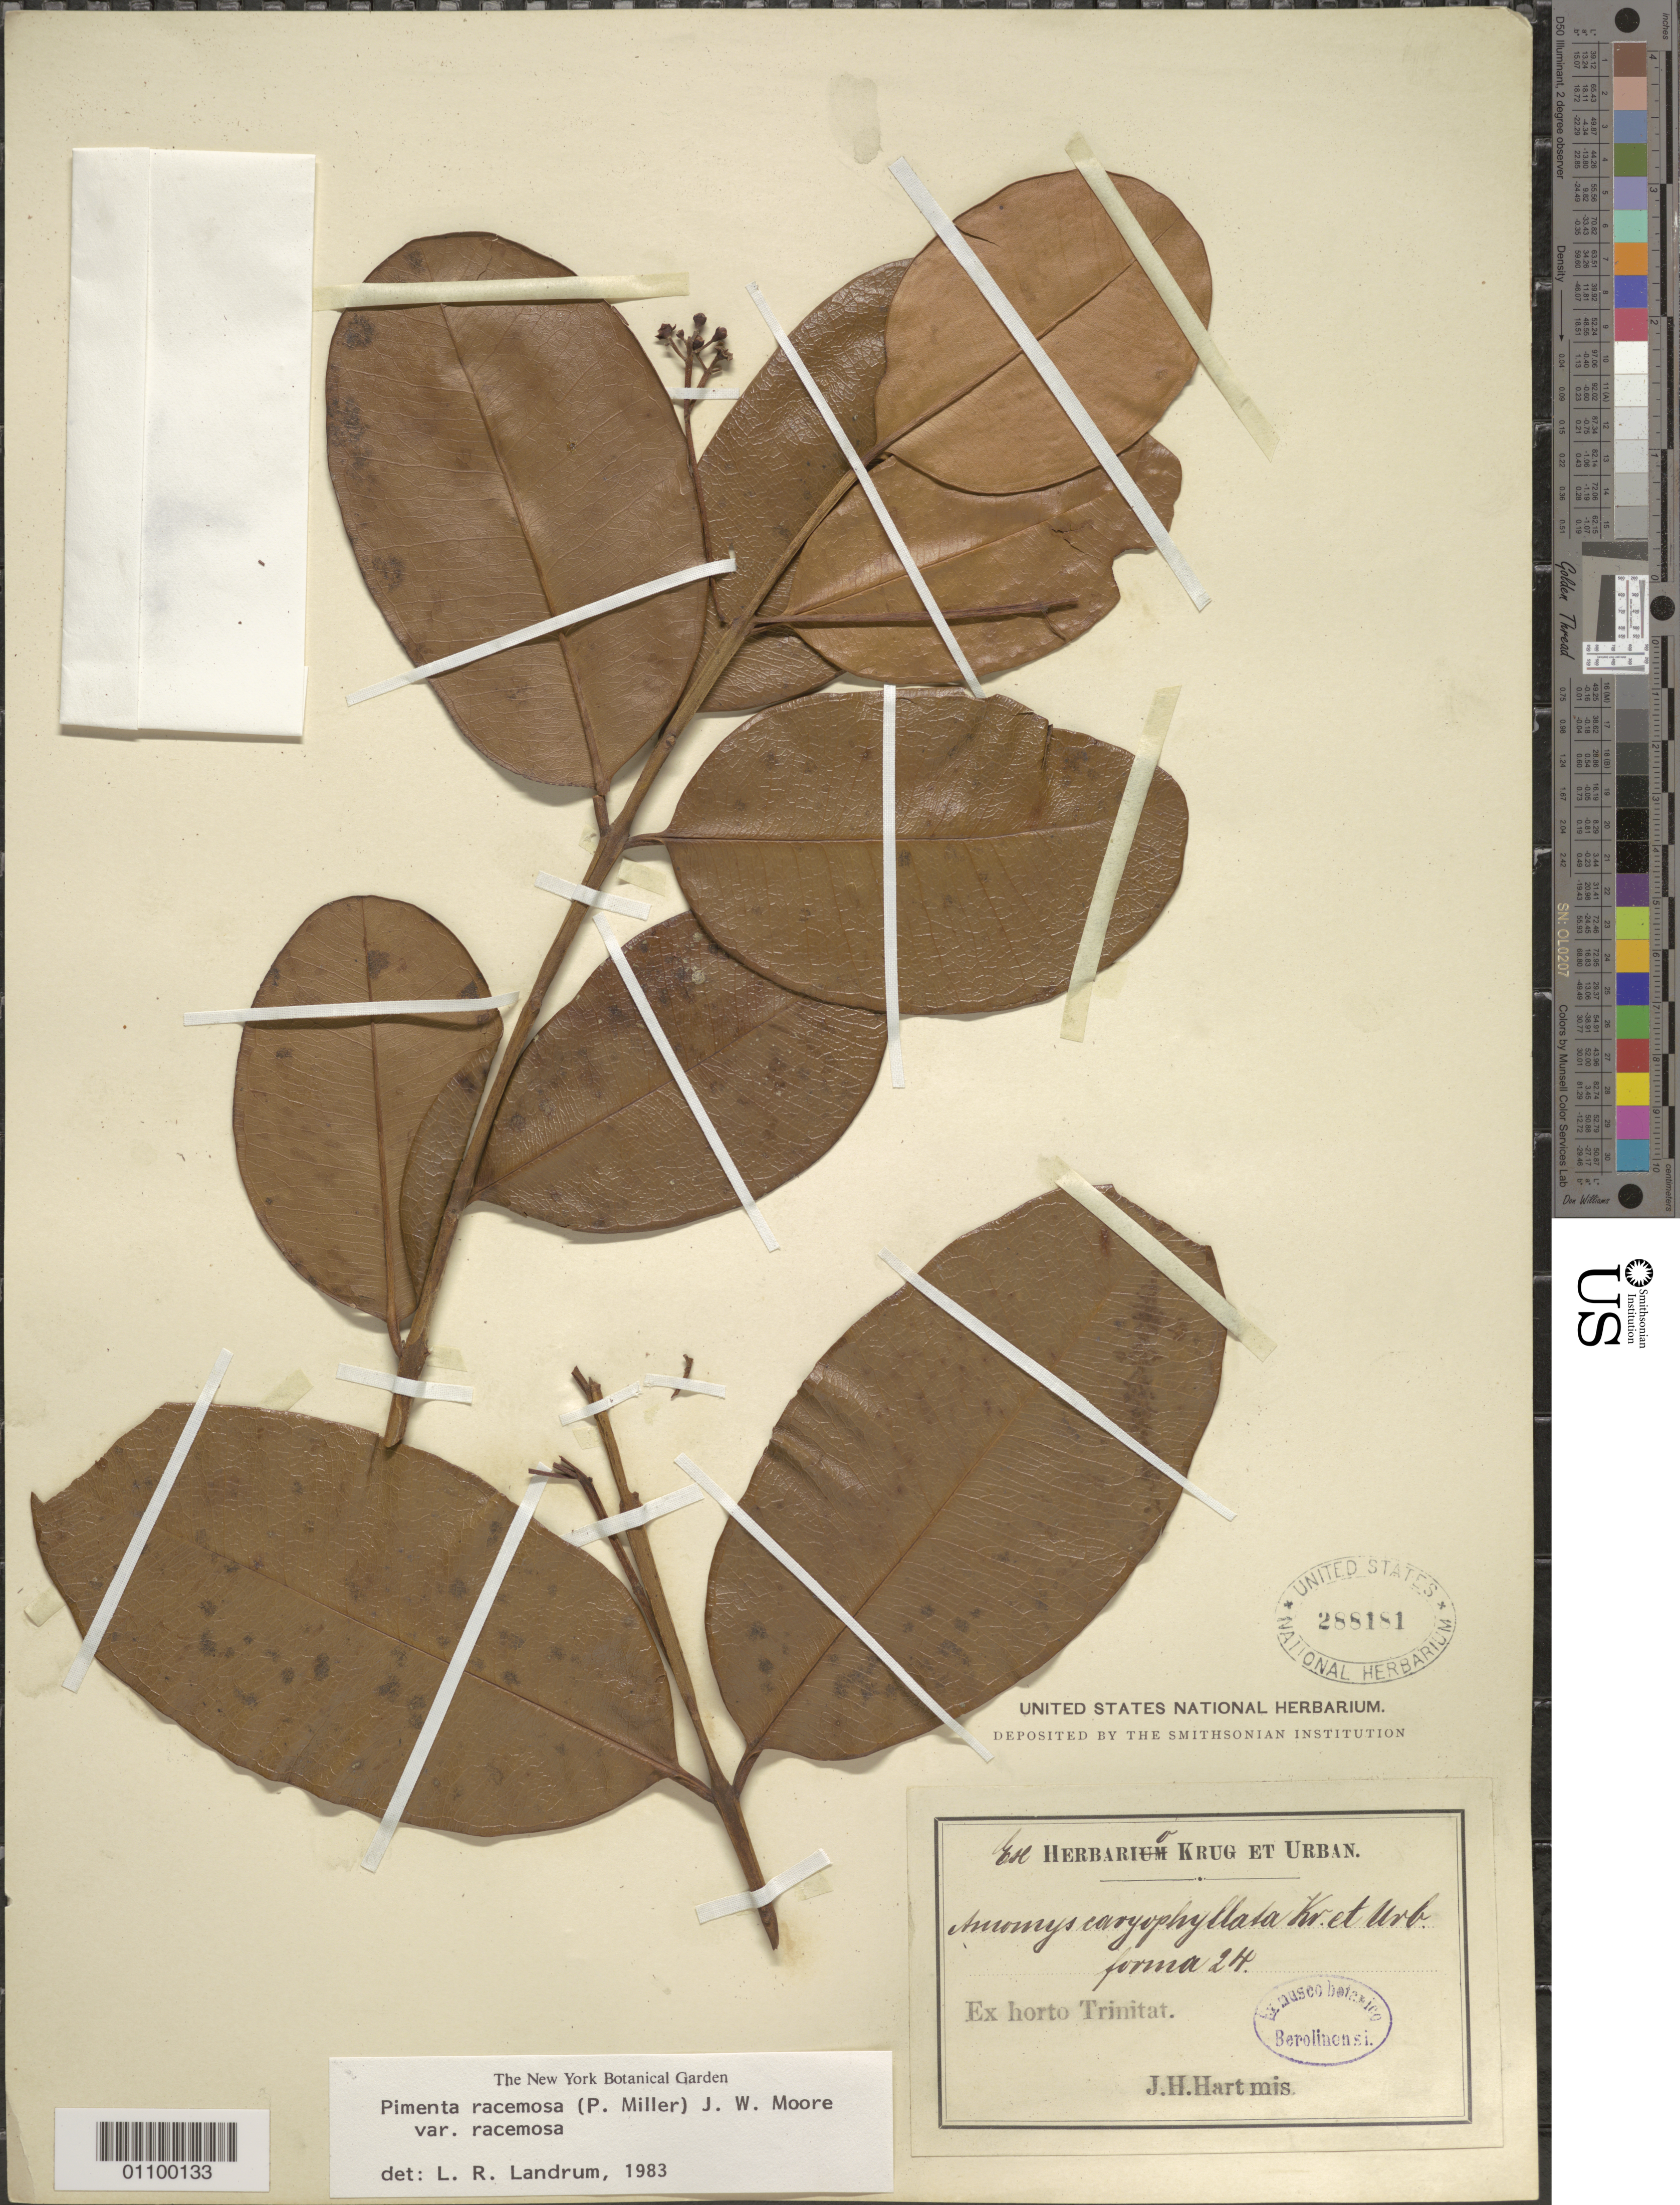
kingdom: Plantae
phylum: Tracheophyta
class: Magnoliopsida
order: Myrtales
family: Myrtaceae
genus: Pimenta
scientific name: Pimenta racemosa var. racemosa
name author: (Mill.) J.W. Moore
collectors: J. H. Hart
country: Trinidad and Tobago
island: Trinidad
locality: Ex horto Trinitat.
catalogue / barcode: US 288181